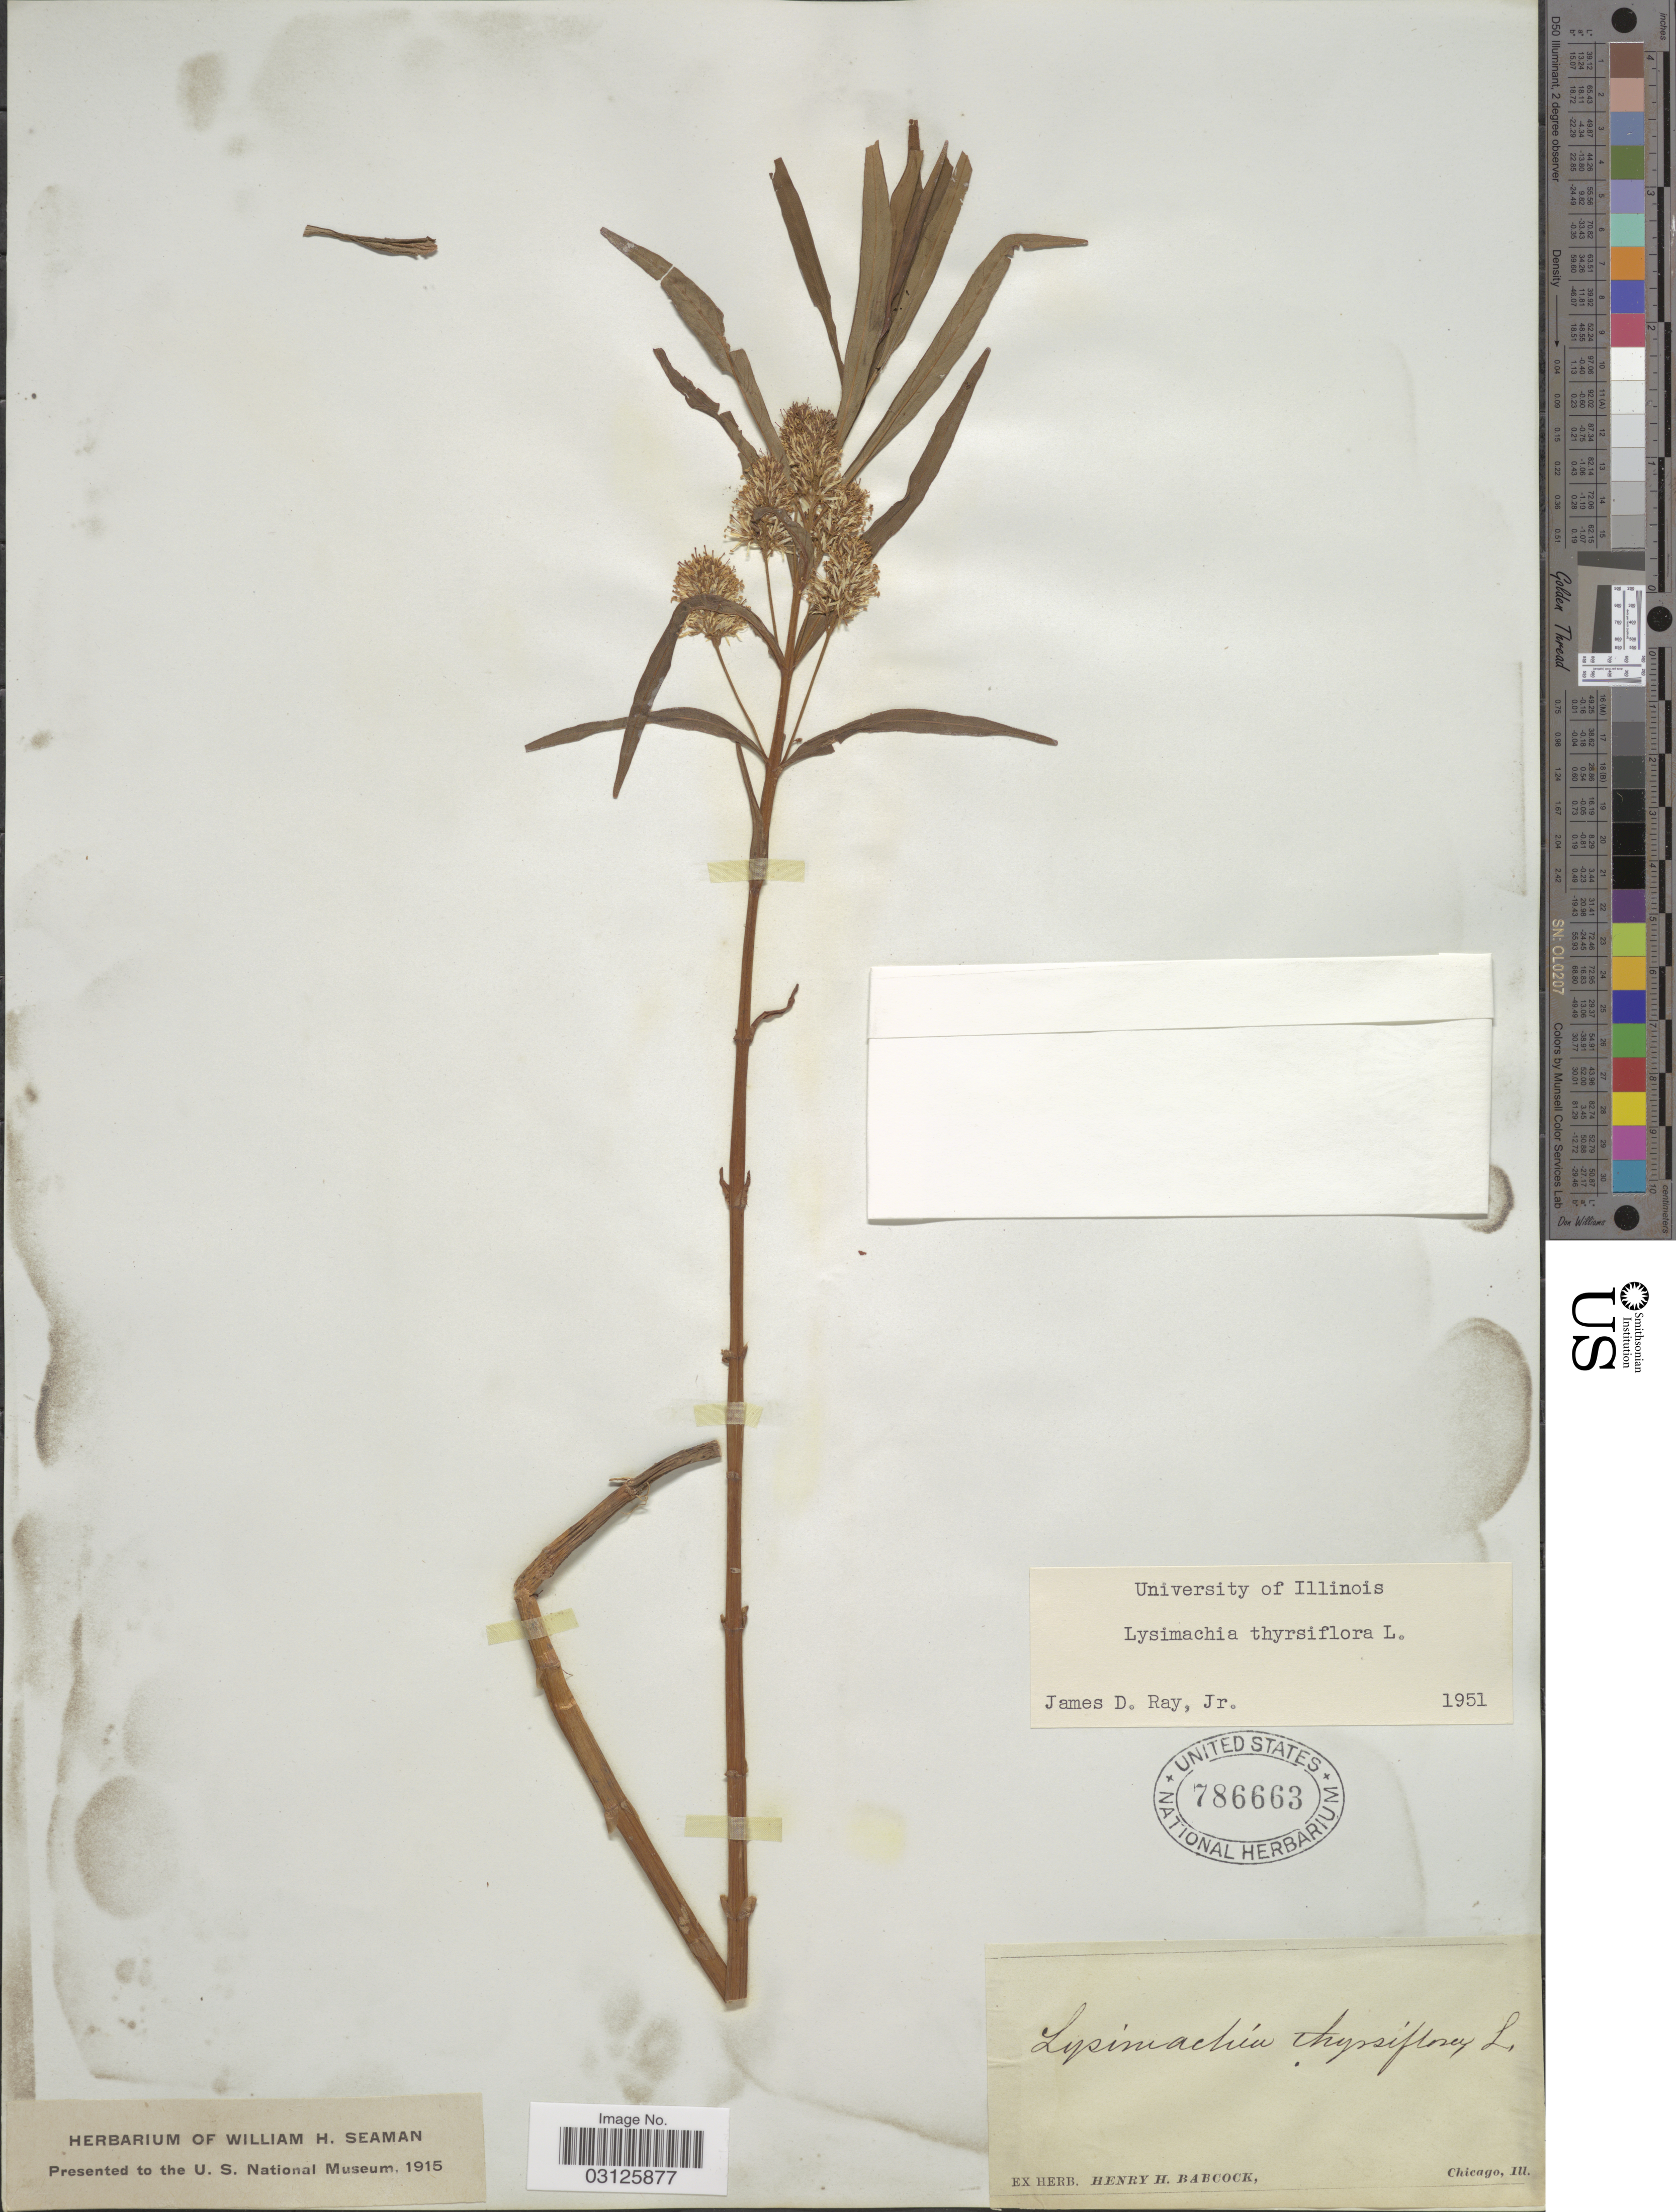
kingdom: Plantae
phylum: Tracheophyta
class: Magnoliopsida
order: Ericales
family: Primulaceae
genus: Lysimachia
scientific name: Lysimachia thyrsiflora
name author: L.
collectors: ex herb. Henry Homes Babcock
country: United States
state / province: Illinois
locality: Chicago, Ill.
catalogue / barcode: US 786663